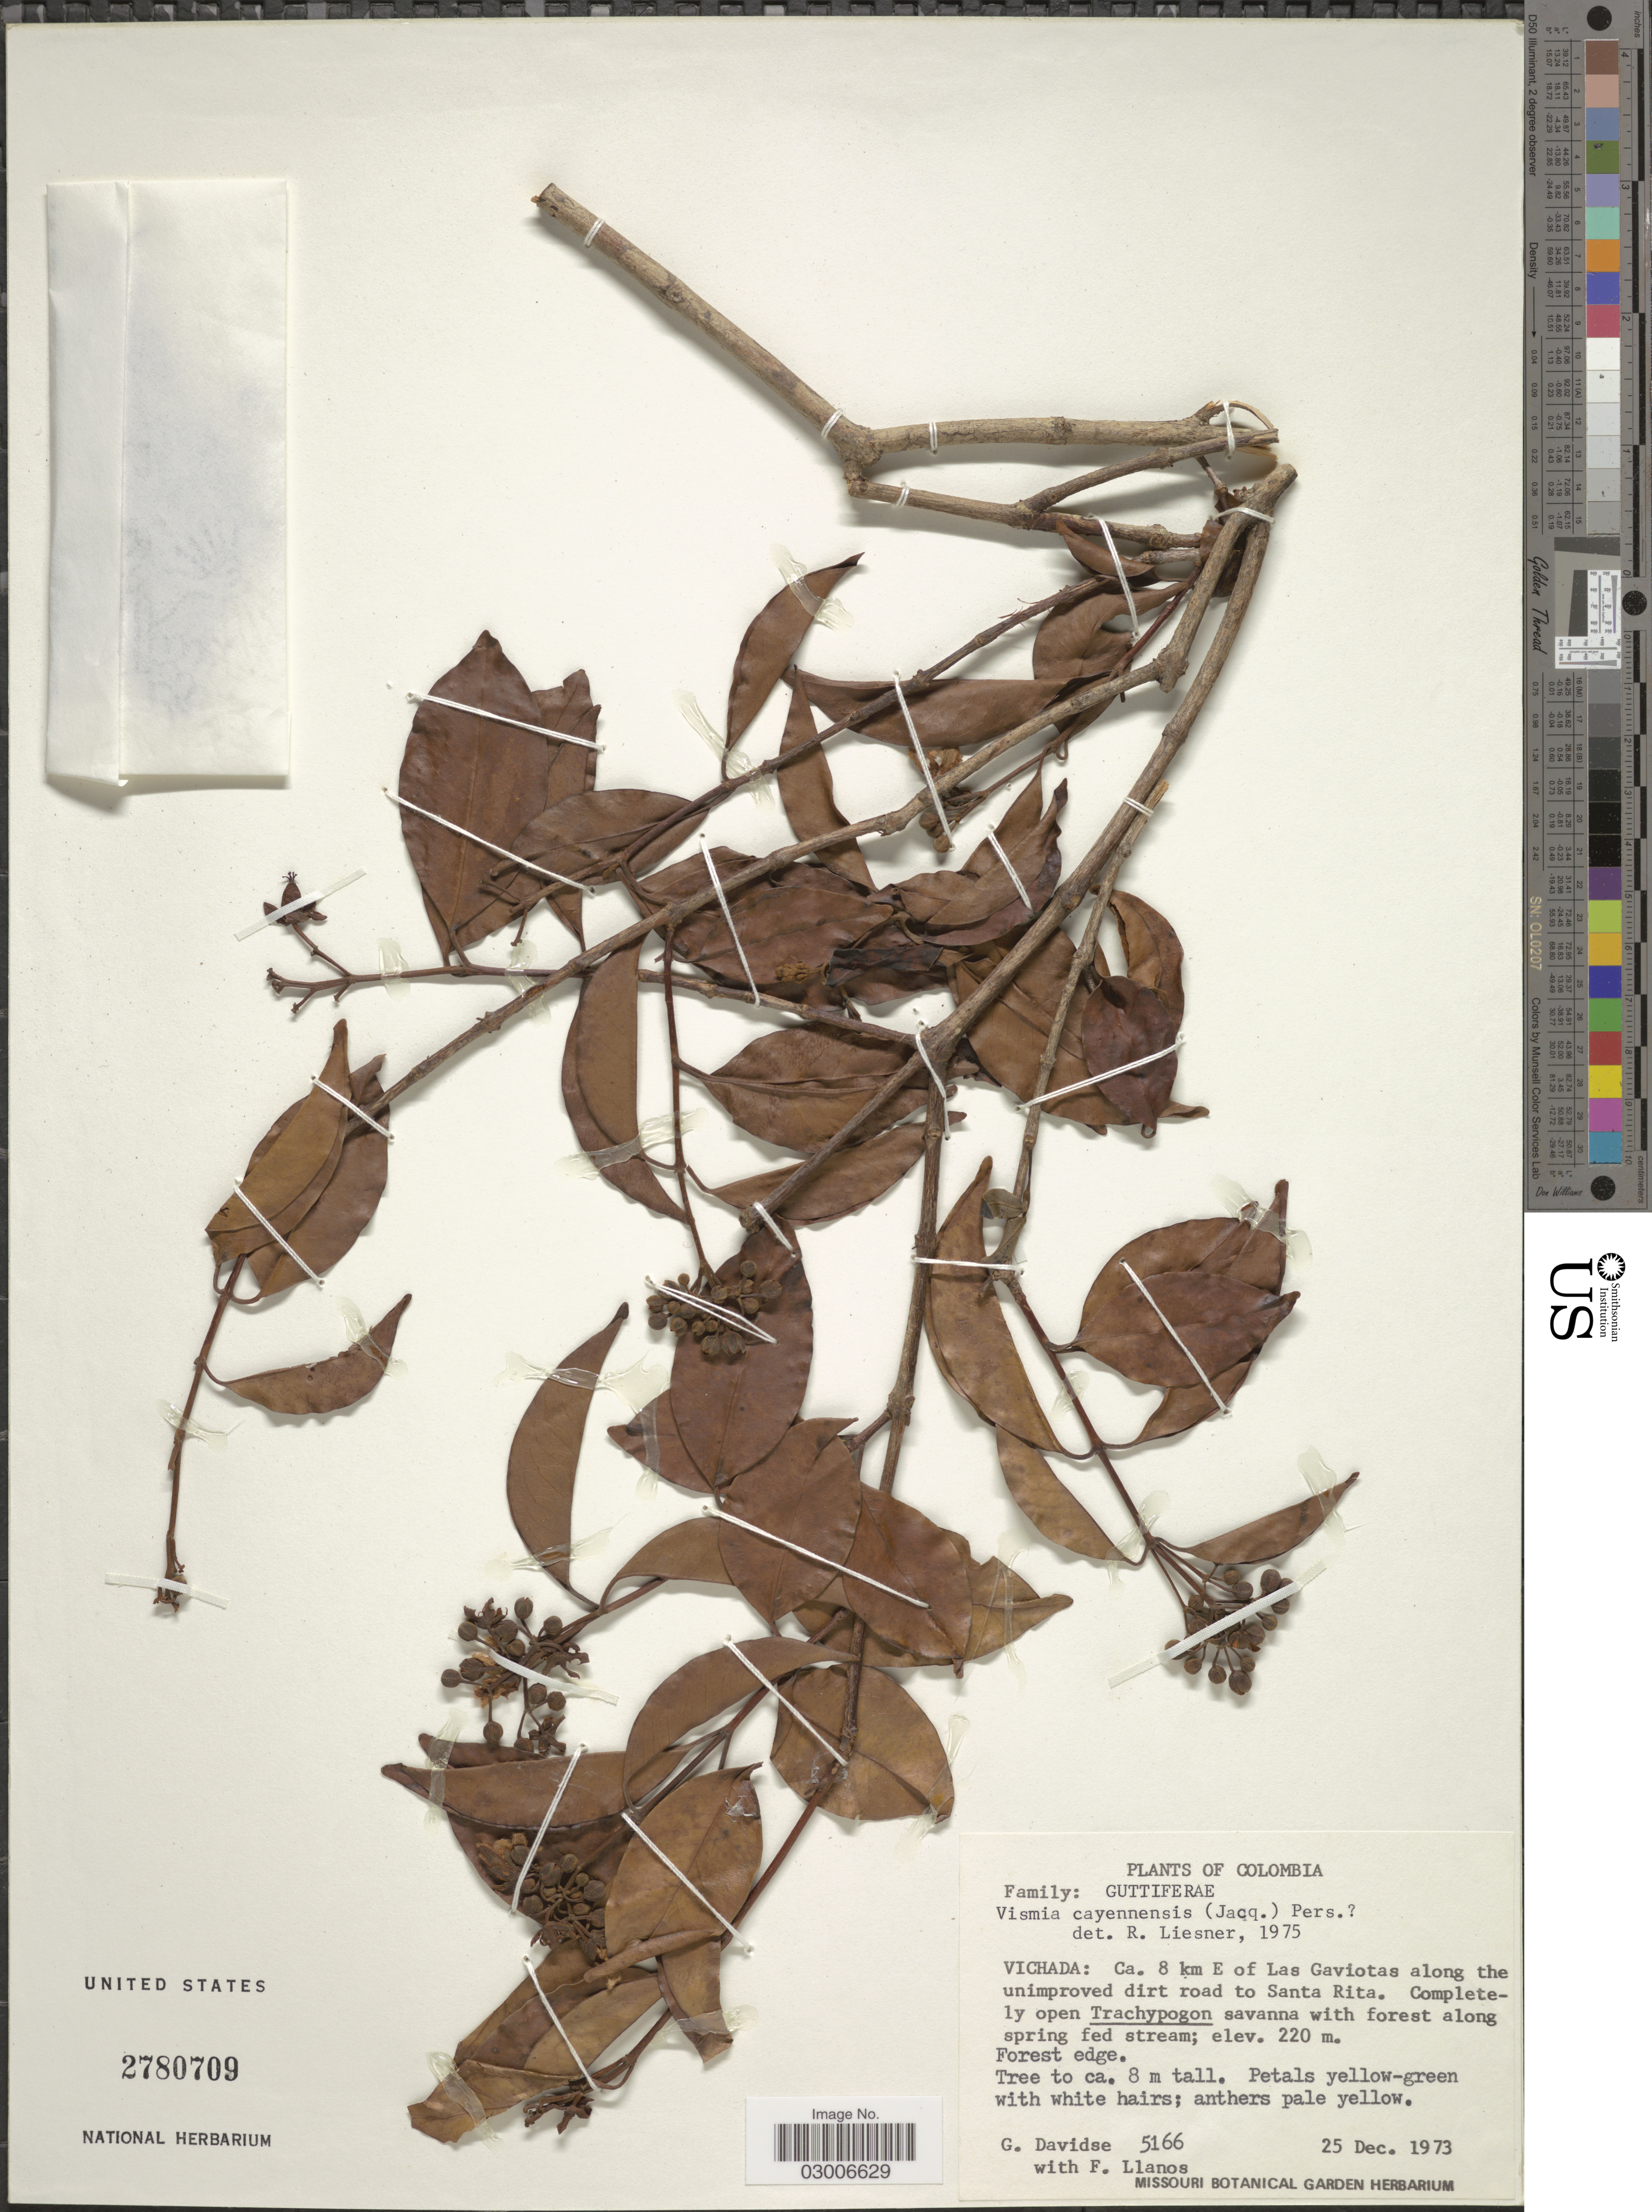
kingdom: Plantae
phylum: Tracheophyta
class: Magnoliopsida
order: Malpighiales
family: Hypericaceae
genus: Vismia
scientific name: Vismia cayennensis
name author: (Jacq.) Pers.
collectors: G. Davidse & F. Llanos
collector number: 5166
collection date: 1973-12-25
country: Colombia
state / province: Vichada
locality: Ca. 8 km E of Las Gaviotas along the unimproved dirt road to Santa Rita.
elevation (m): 220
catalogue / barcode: US 2780709